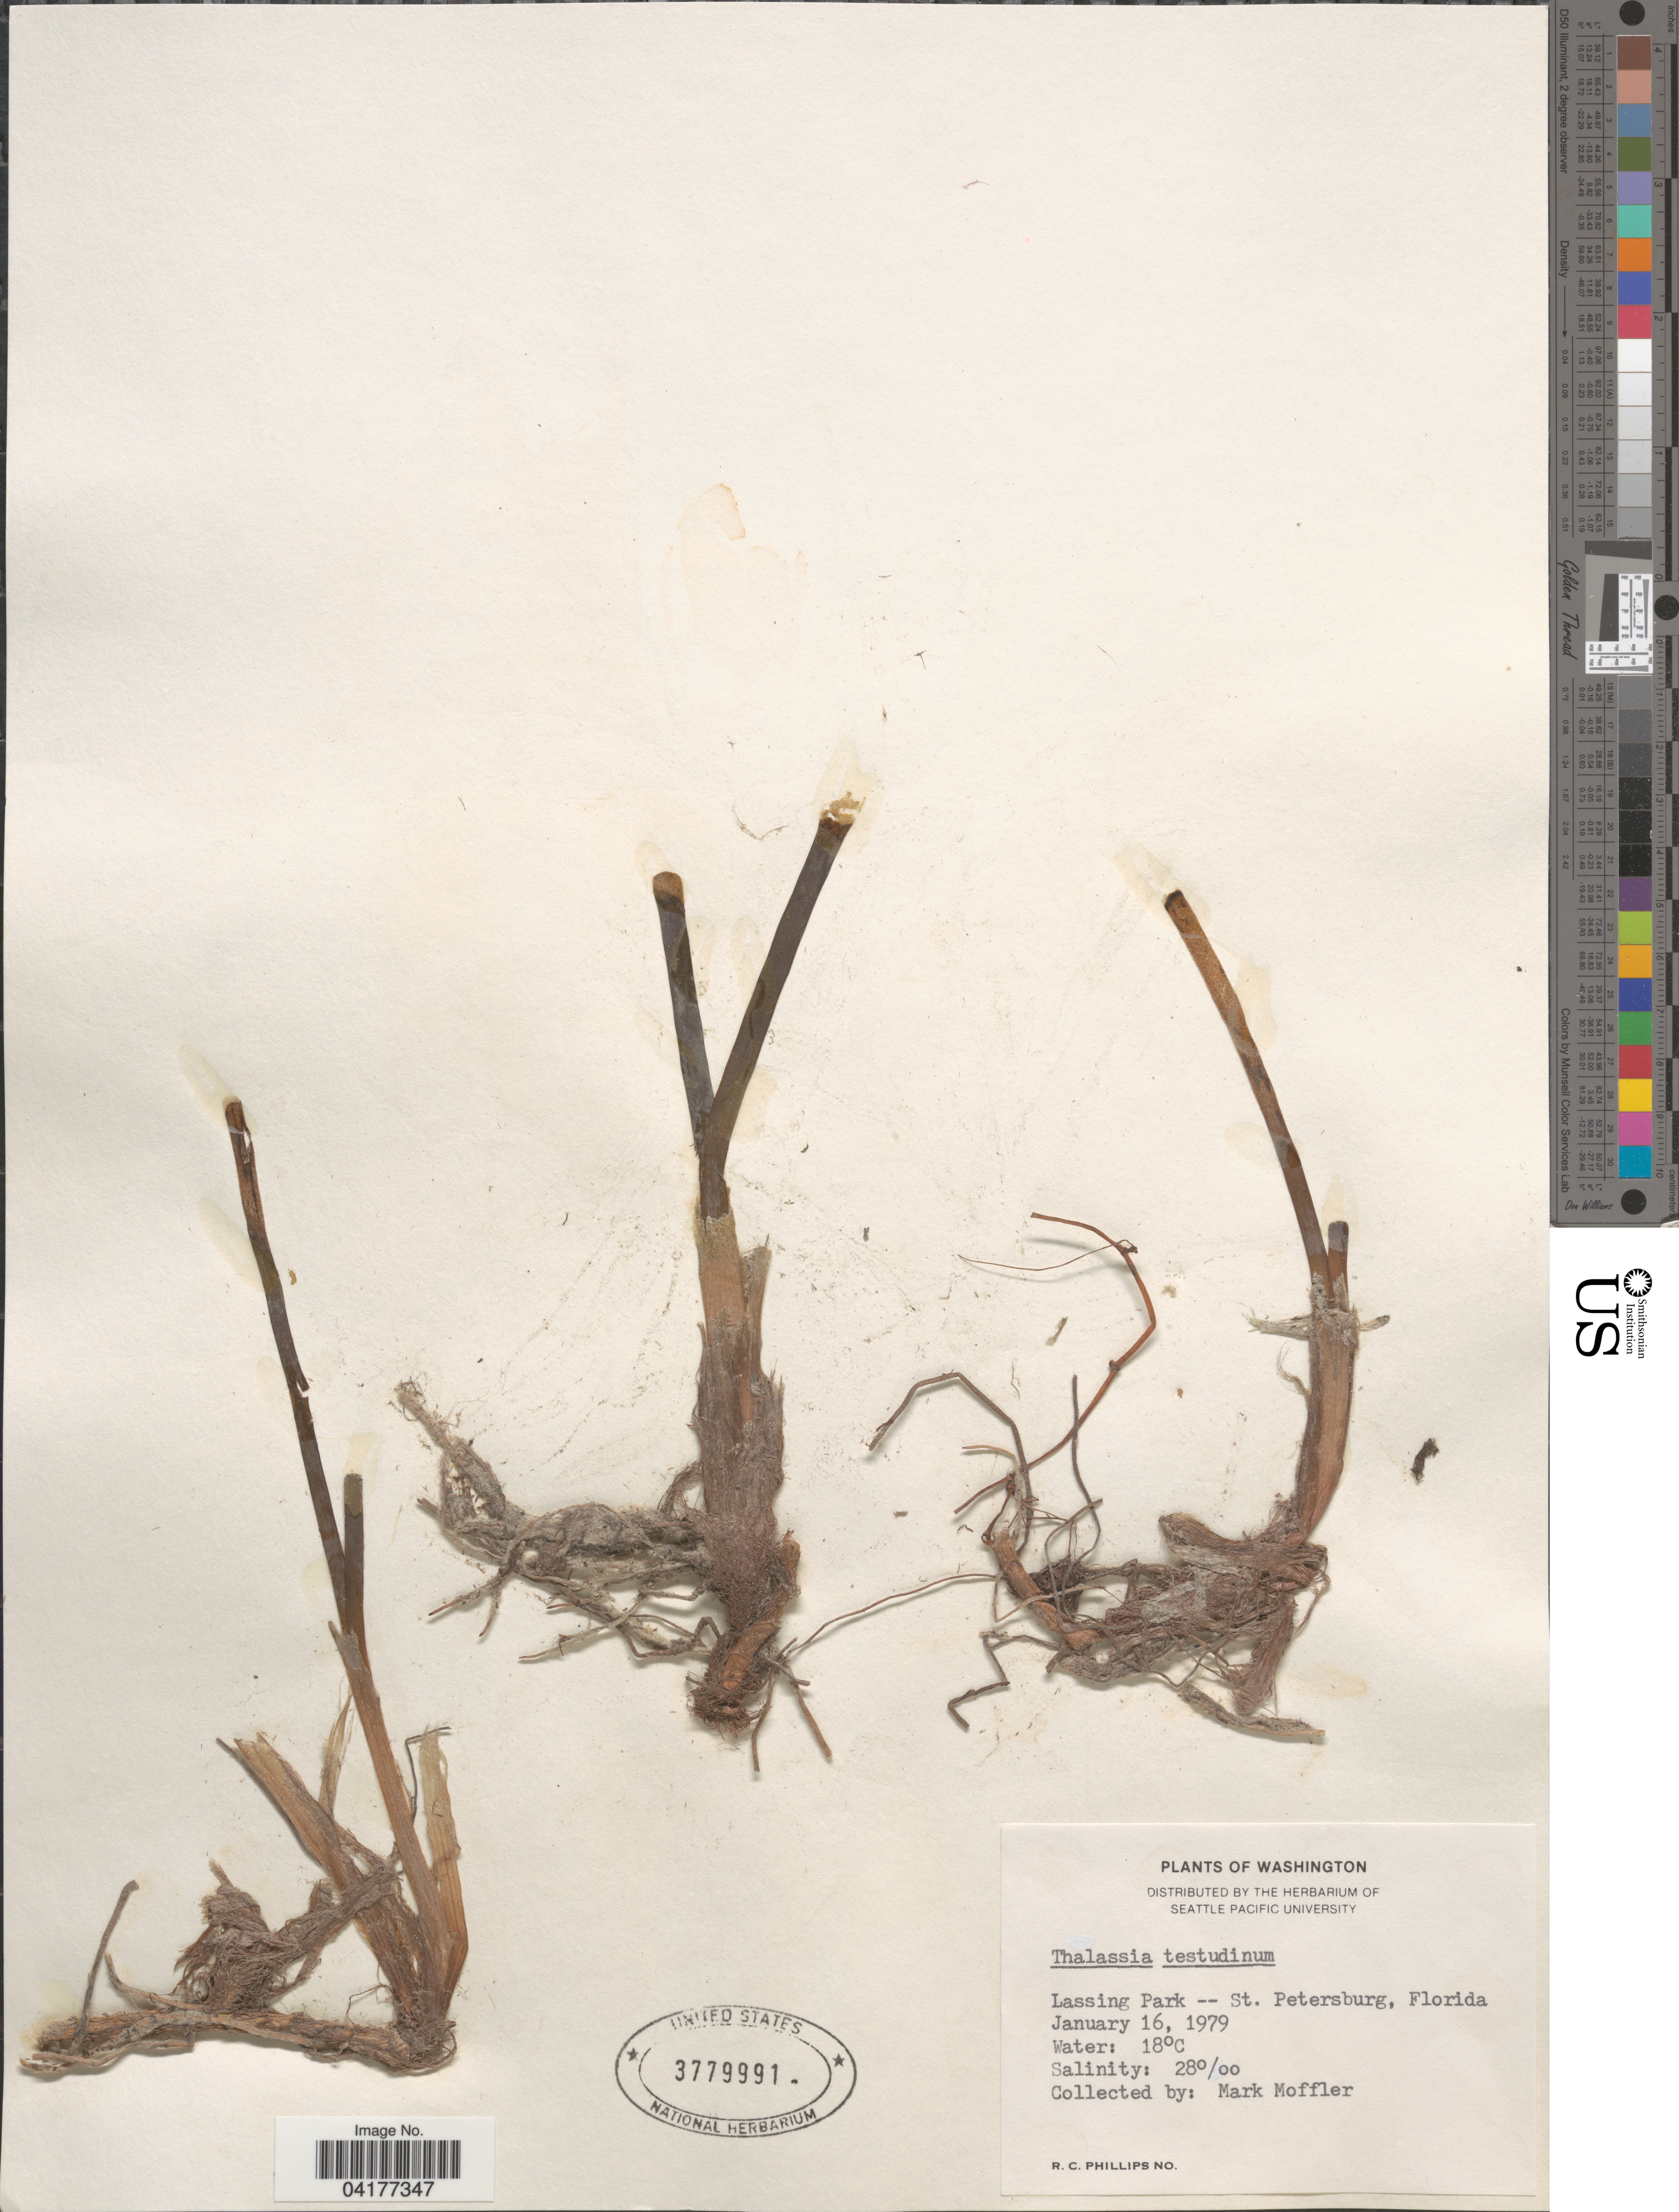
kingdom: Plantae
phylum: Tracheophyta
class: Liliopsida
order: Alismatales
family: Hydrocharitaceae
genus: Thalassia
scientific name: Thalassia testudinum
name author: Banks & Sol. ex K.D. Koenig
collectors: M. Moffler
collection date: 1979-01-16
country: United States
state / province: Florida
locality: Lassing Park -- St. Petersburg.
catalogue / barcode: US 3779991